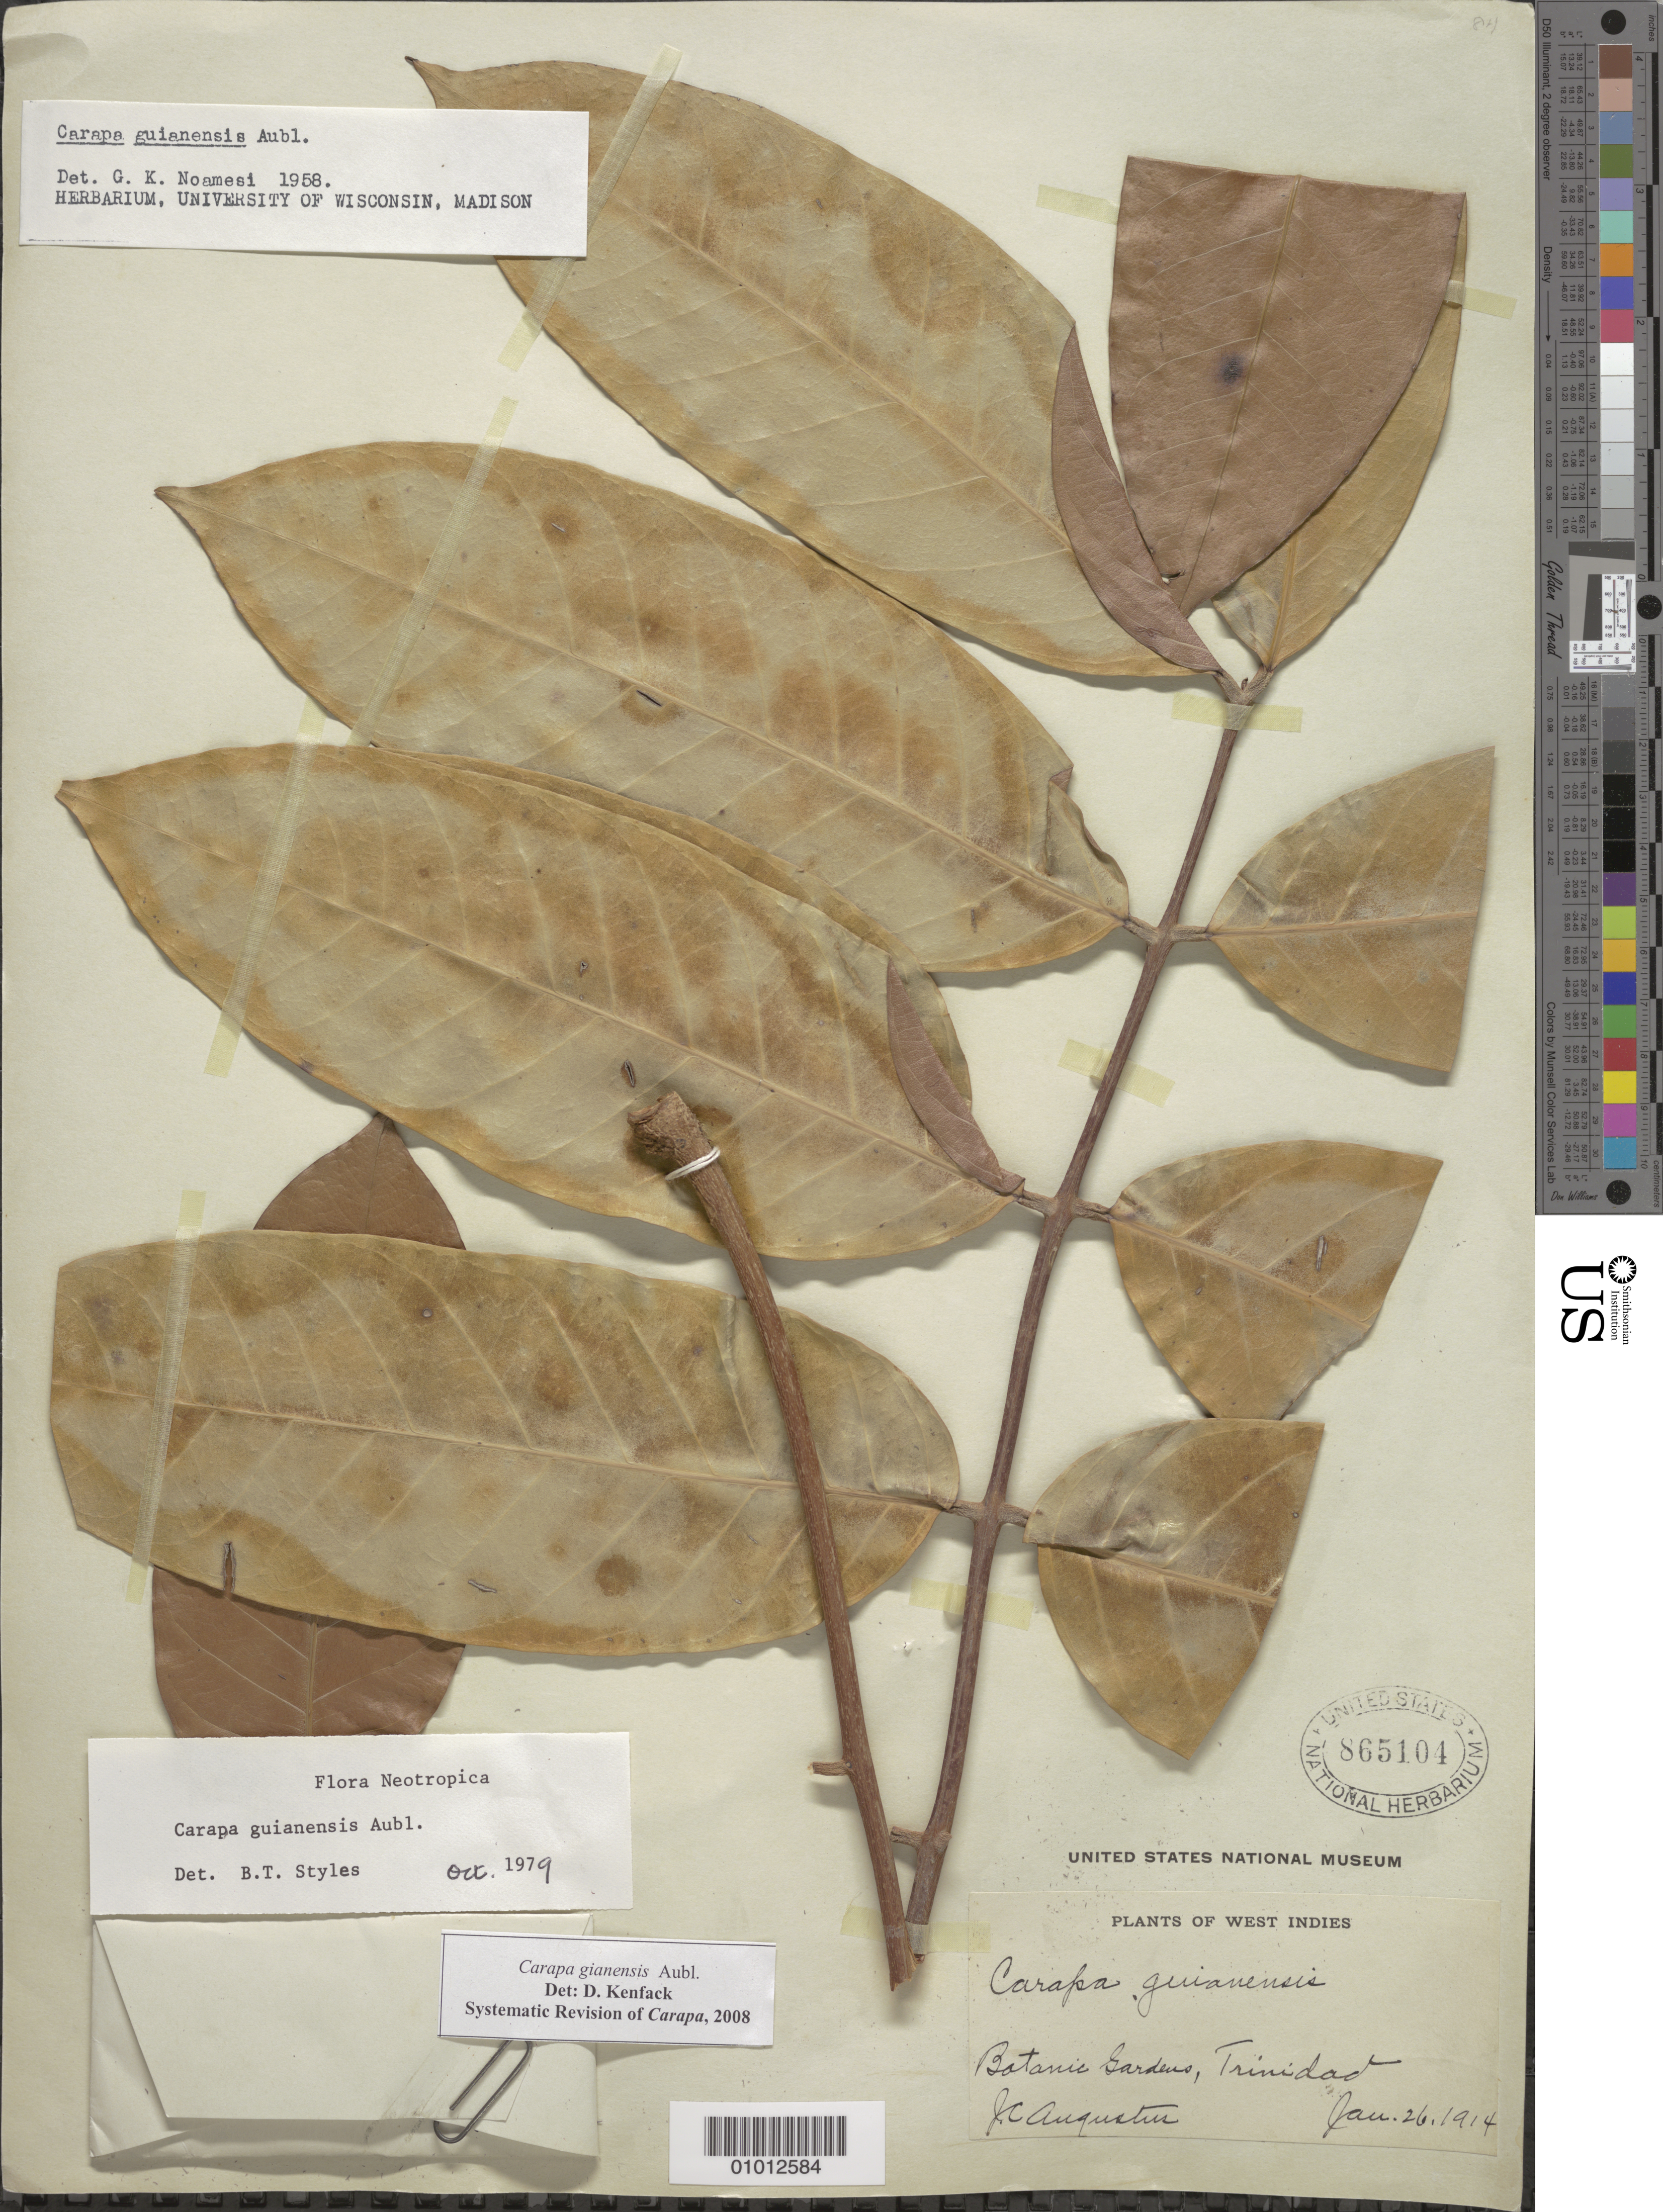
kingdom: Plantae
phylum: Tracheophyta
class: Magnoliopsida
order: Sapindales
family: Meliaceae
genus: Carapa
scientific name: Carapa guianensis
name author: Aubl.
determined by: Kenfack, D.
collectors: J. Augustus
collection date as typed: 26 Jan 1914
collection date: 1914-01-26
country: Trinidad and Tobago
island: Trinidad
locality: Botanic Gardens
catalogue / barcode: US 865104